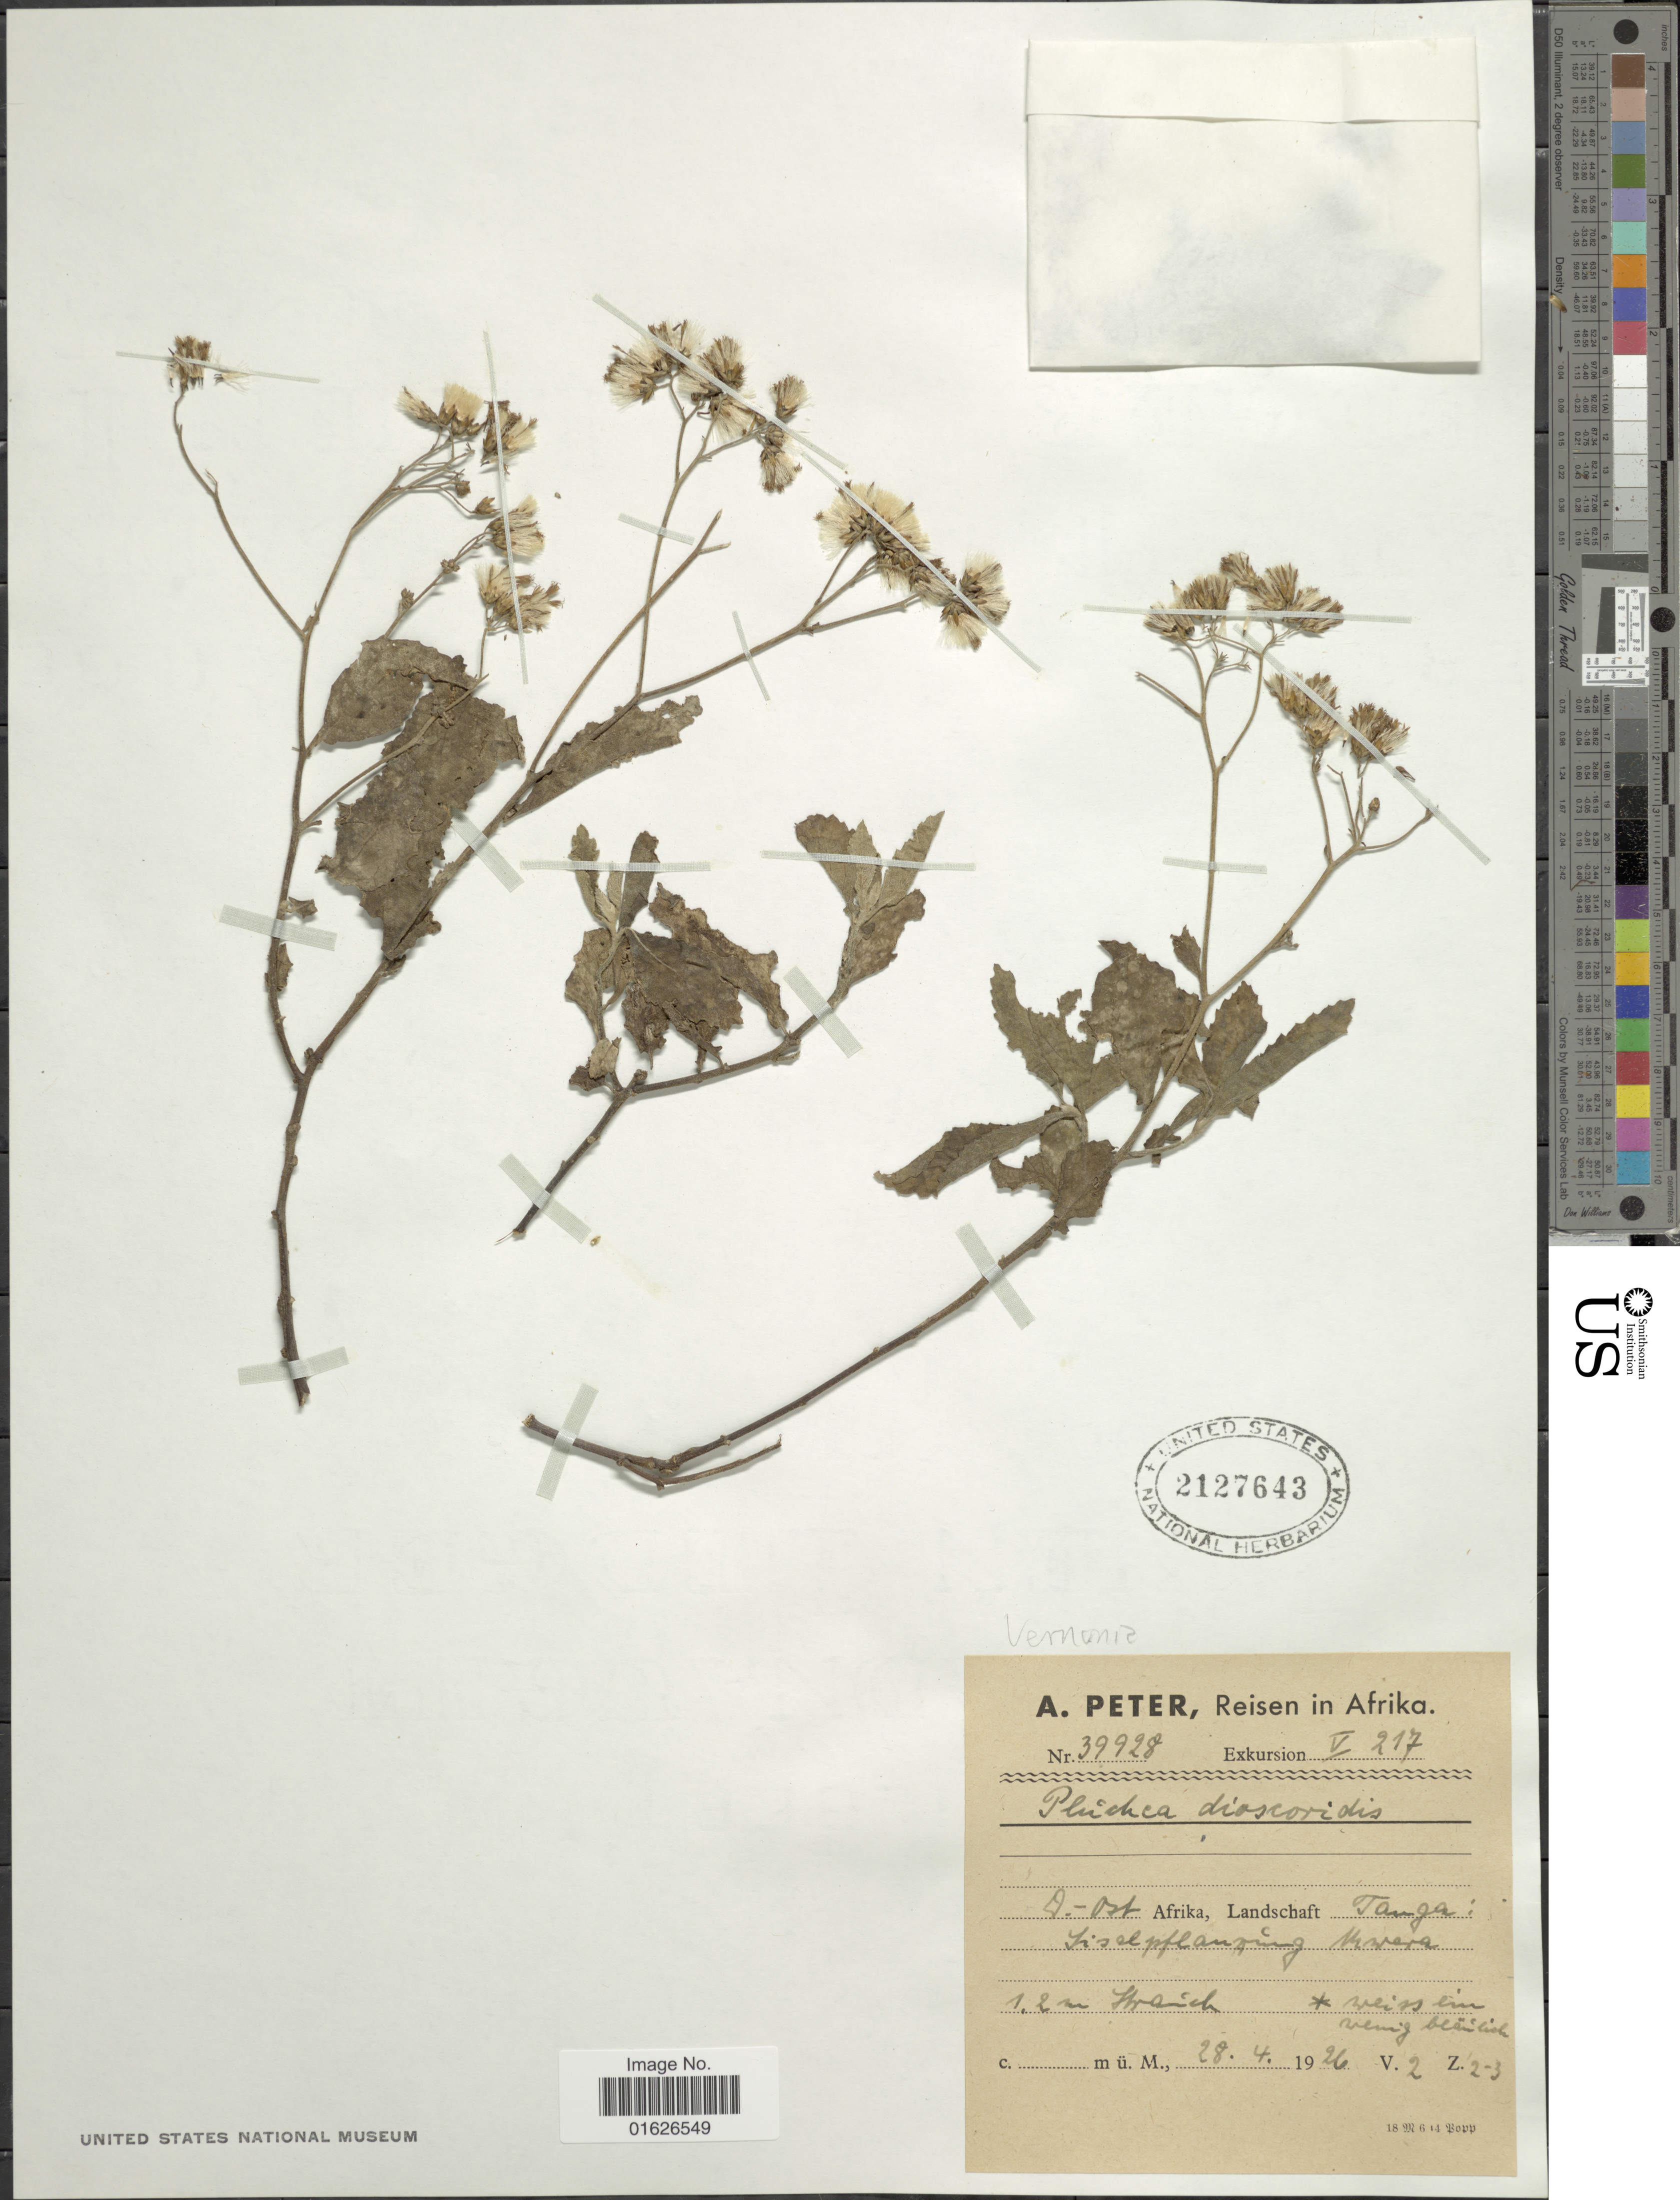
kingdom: Plantae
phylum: Tracheophyta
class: Magnoliopsida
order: Asterales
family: Asteraceae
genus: Jeffreycia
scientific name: Jeffreycia hildebrandtii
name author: (Vatke) H. Rob.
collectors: A. Peter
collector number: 39928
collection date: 1926-04-28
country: Tanzania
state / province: Tanga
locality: Mwera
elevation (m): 1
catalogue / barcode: US 2127643